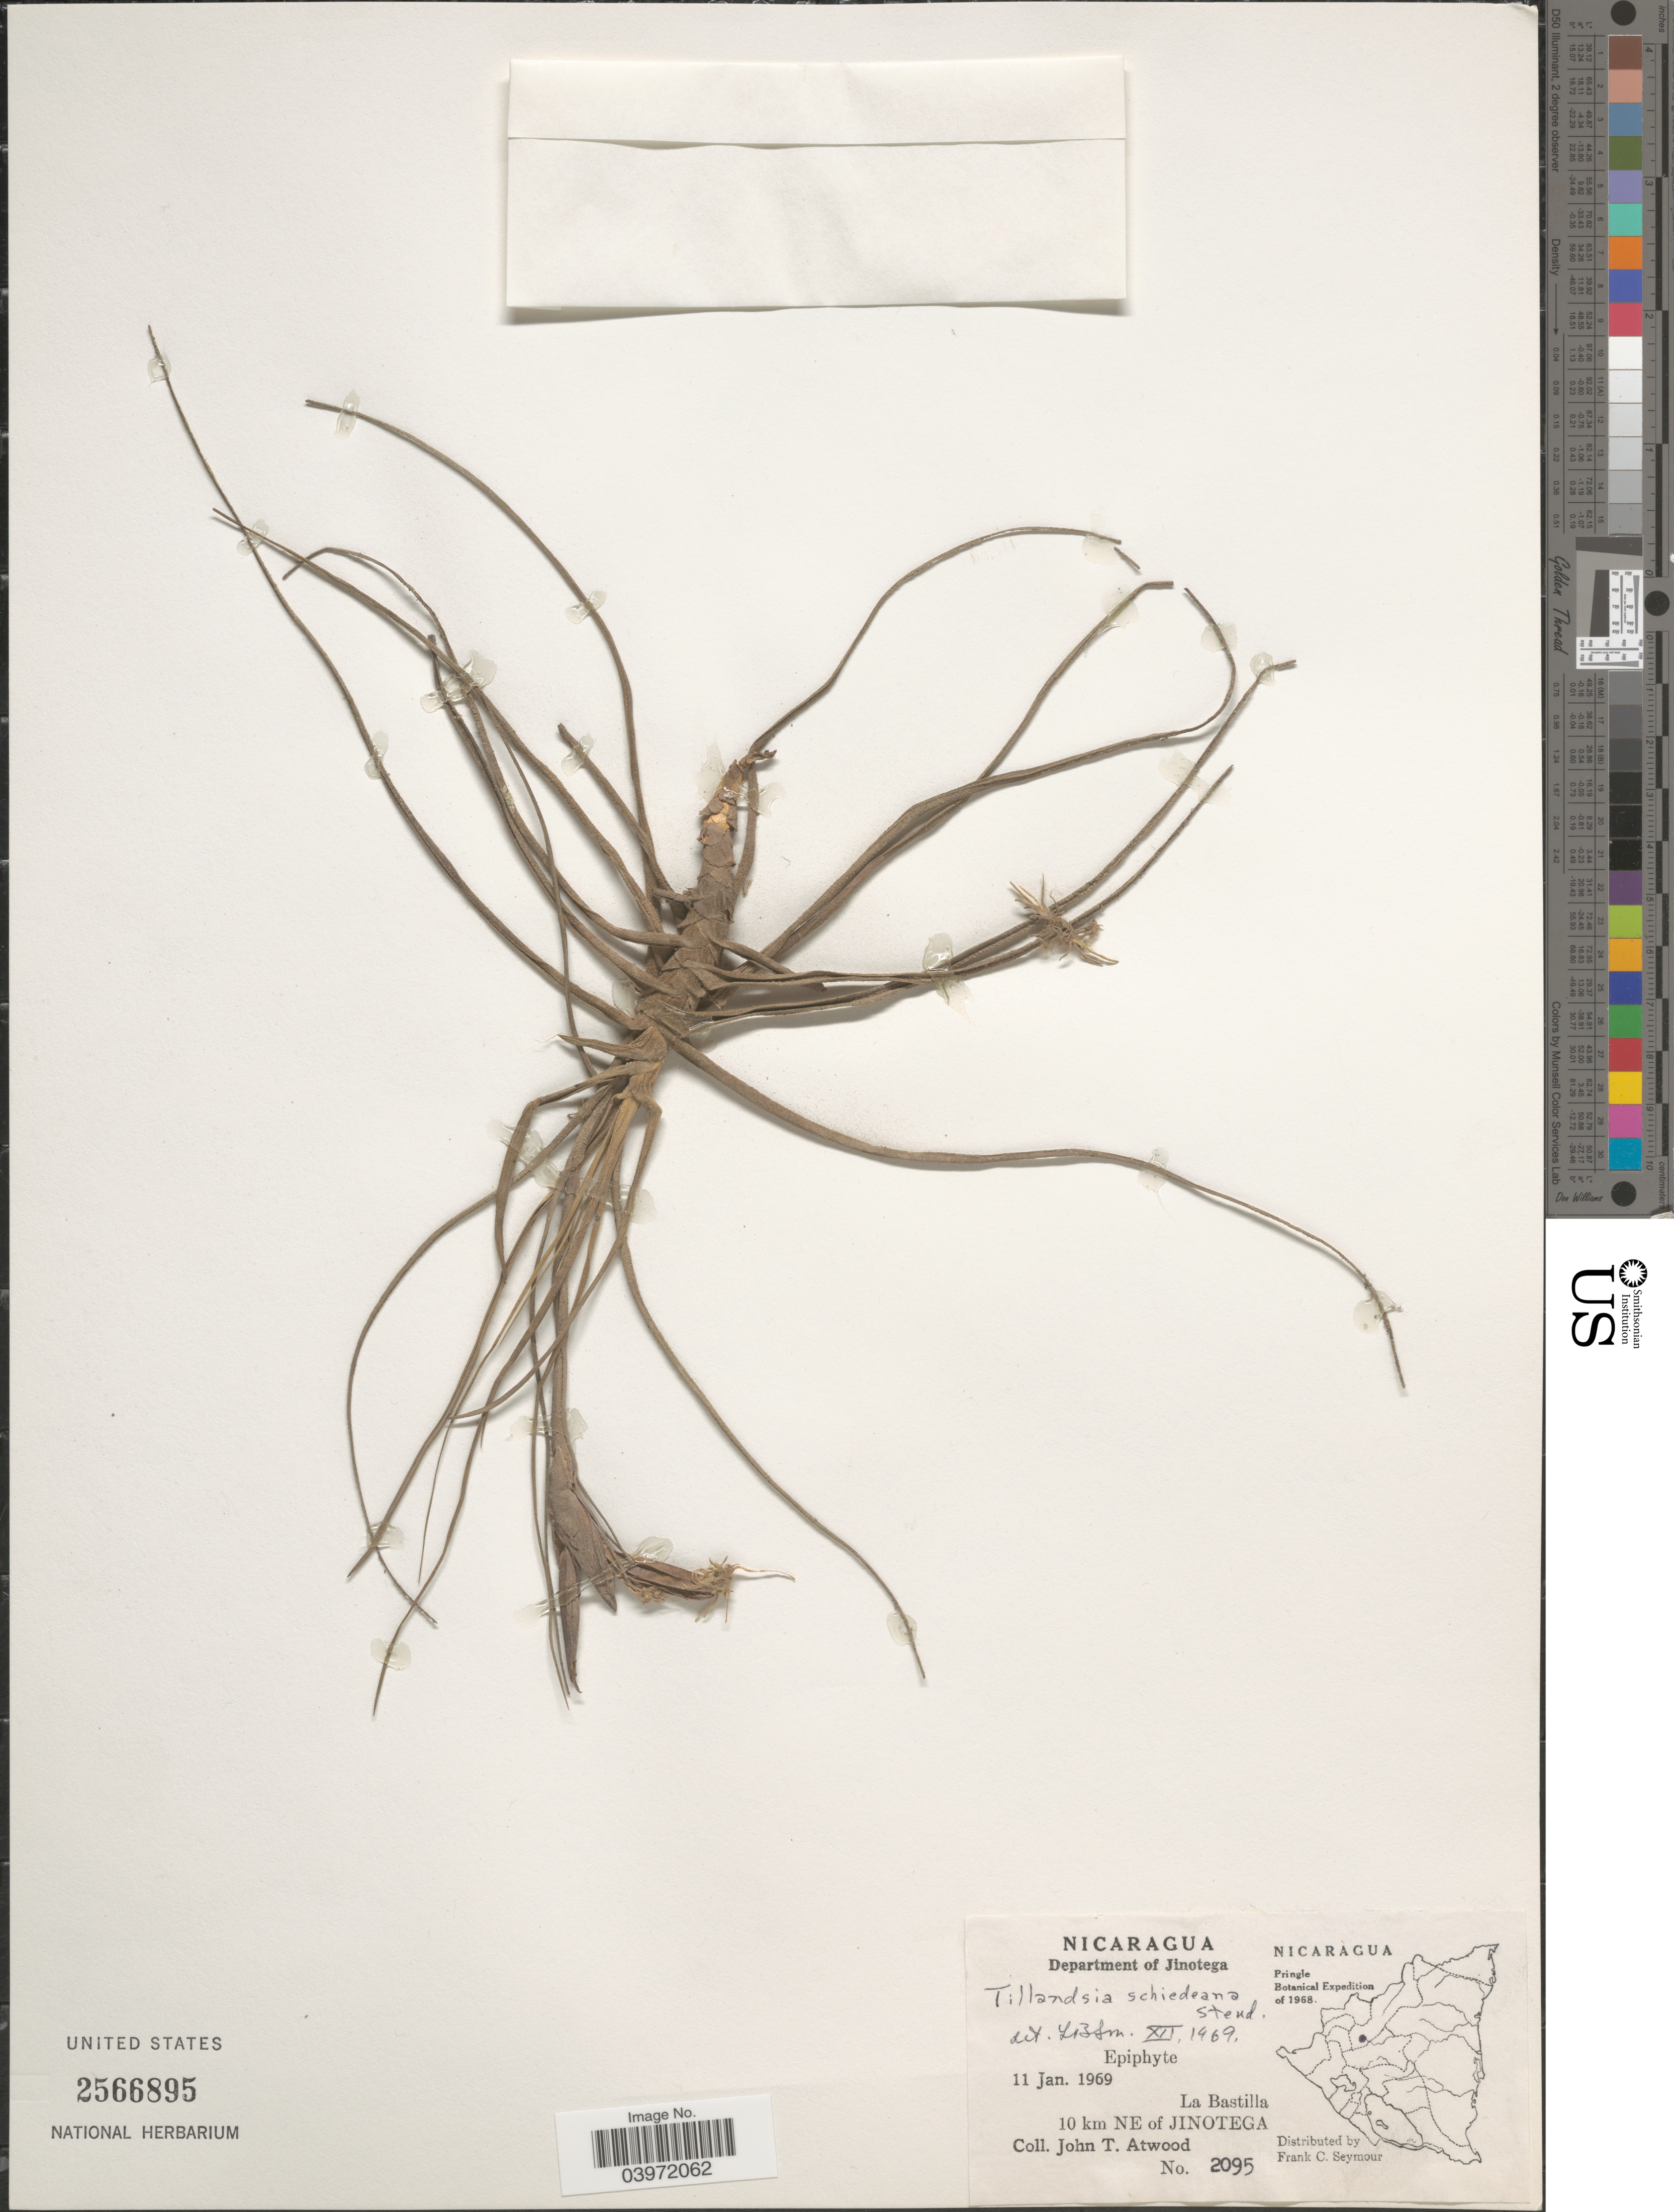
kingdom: Plantae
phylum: Tracheophyta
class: Liliopsida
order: Poales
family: Bromeliaceae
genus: Tillandsia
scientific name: Tillandsia schiedeana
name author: Steud.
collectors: J. T. Atwood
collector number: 2095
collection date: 1969-01-11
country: Nicaragua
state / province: Jinotega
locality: Department of Jinotega. La Bastilla. 10 km NE of Jinotega.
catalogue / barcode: US 2566895